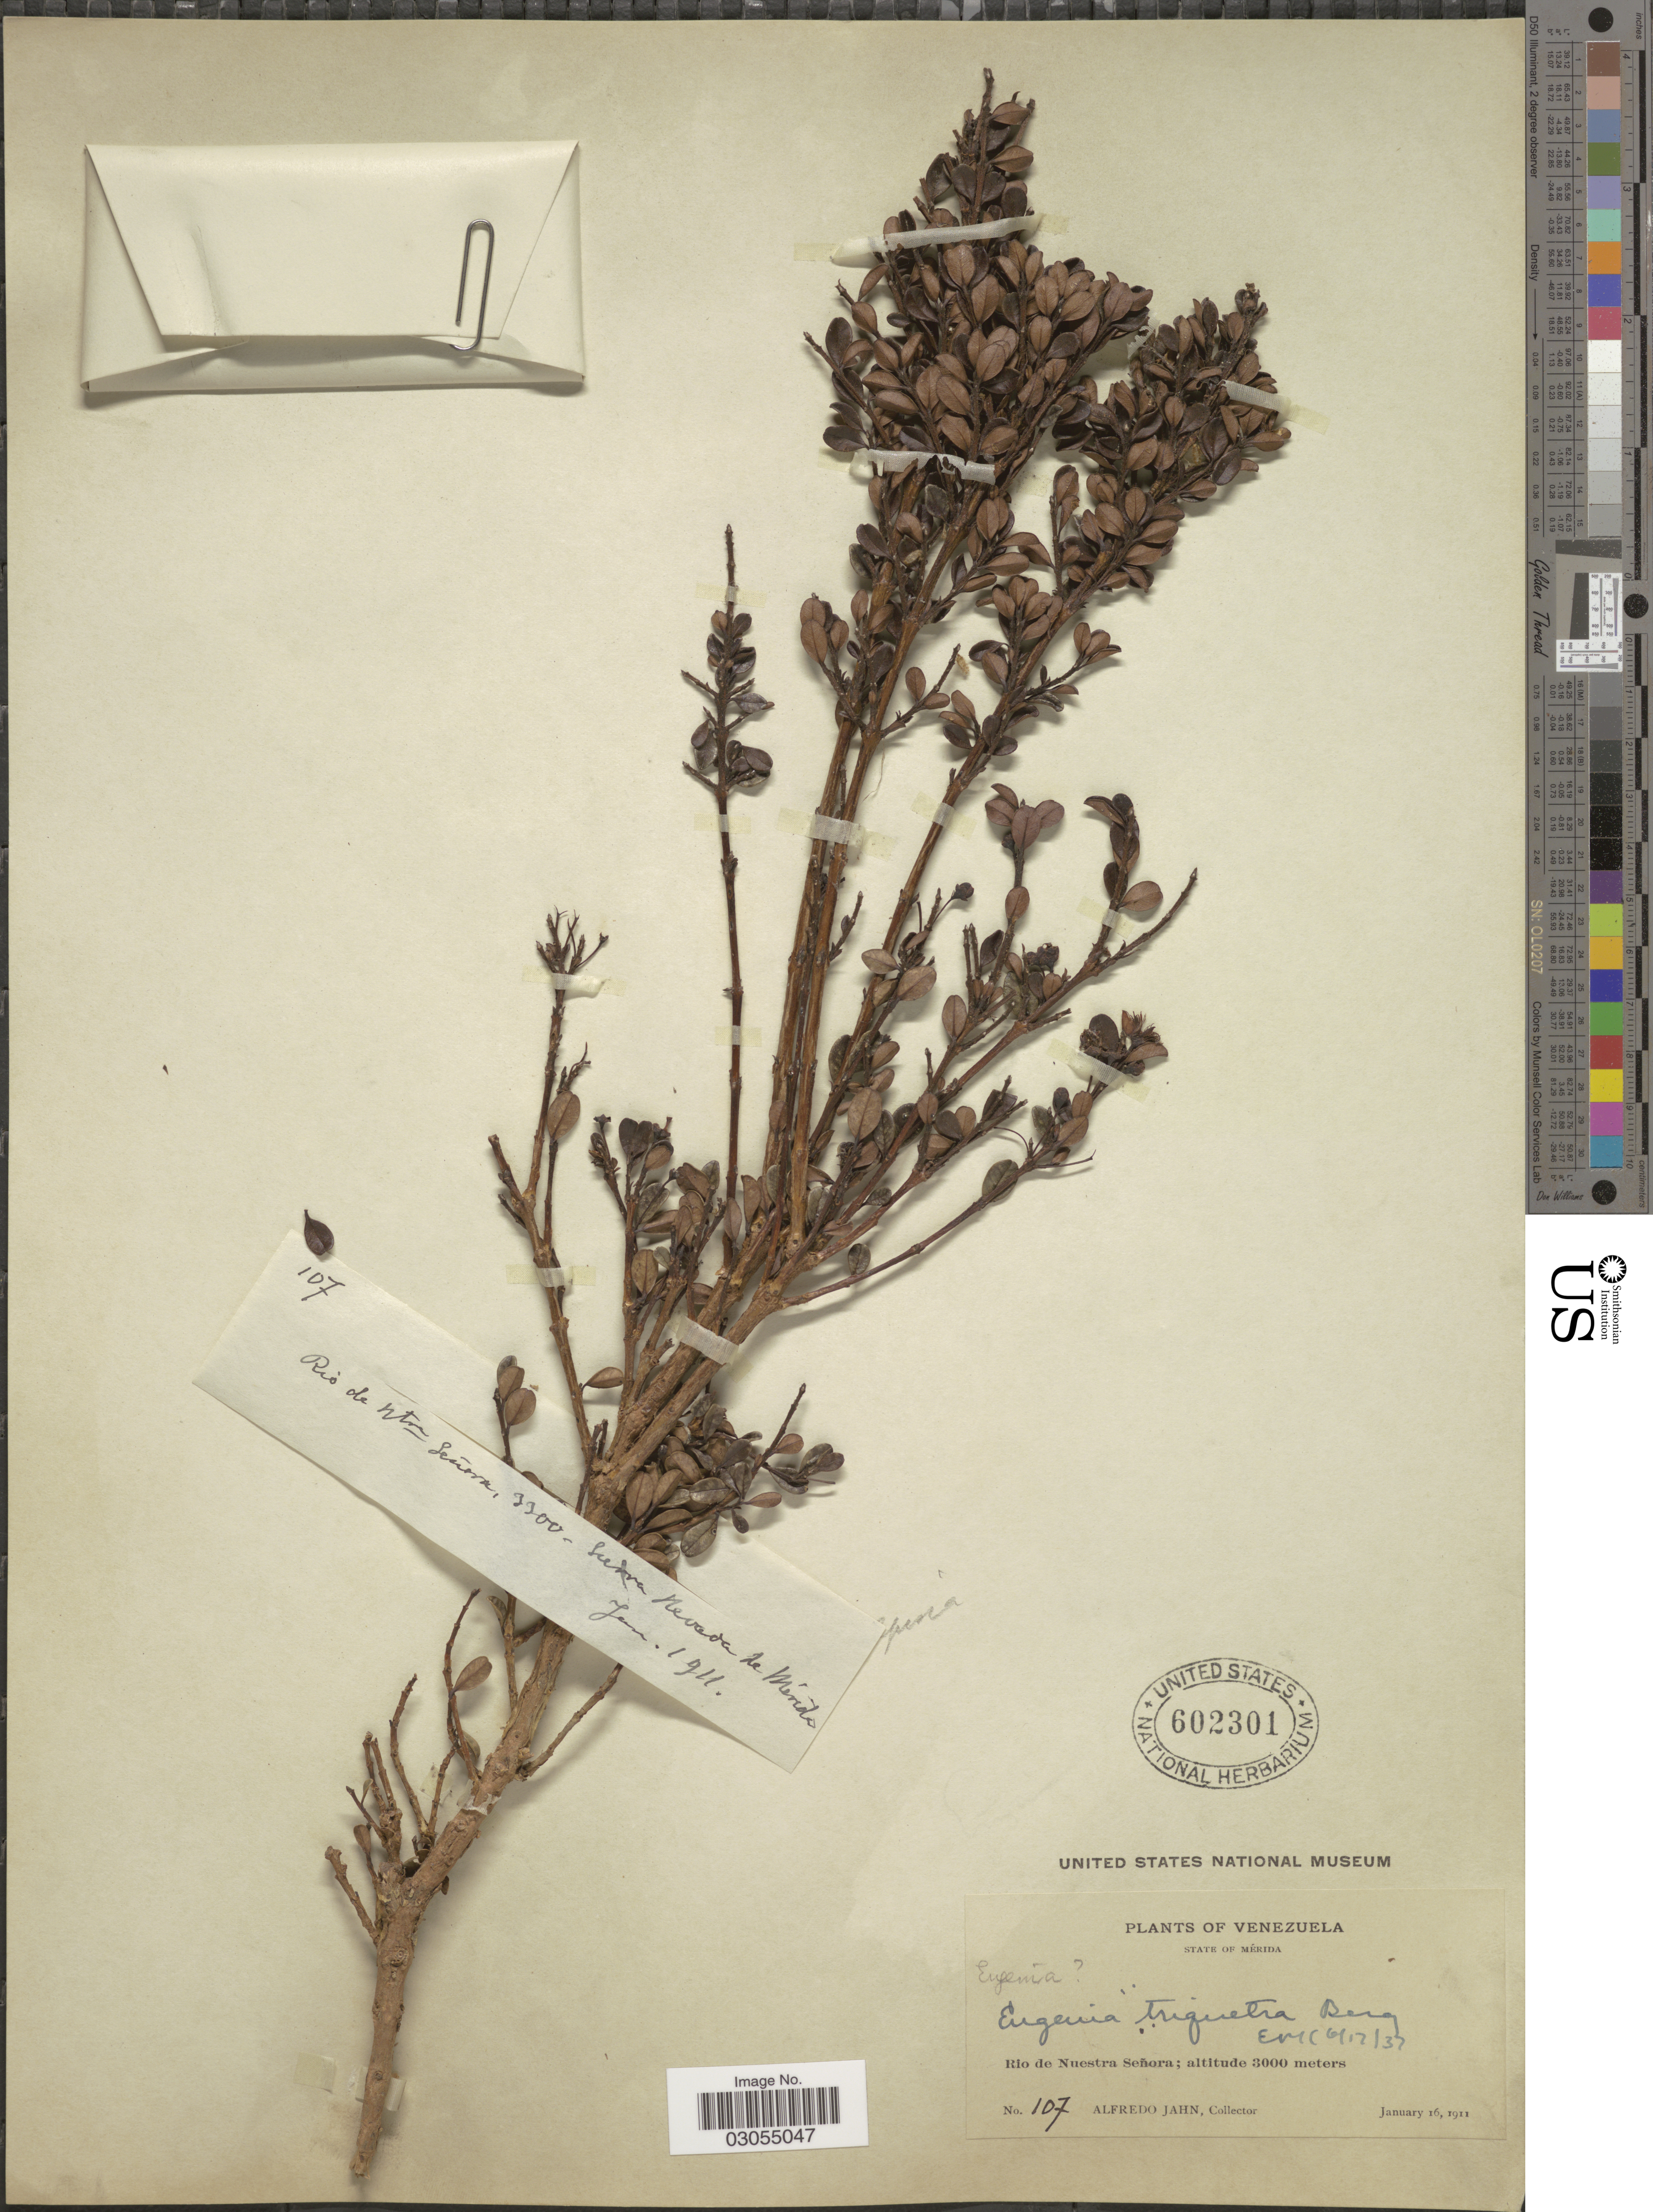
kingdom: Plantae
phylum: Tracheophyta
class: Magnoliopsida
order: Myrtales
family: Myrtaceae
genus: Myrcianthes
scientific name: Myrcianthes myrsinoides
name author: (Kunth) Grifo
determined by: Strong, Mark T., (BOT), Smithsonian Institution - National Museum of Natural History (UNITED STATES)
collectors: A. Jahn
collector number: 107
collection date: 1911-01-16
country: Venezuela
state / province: Mérida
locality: Rio de Nuestra Señora.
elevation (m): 3000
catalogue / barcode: US 602301